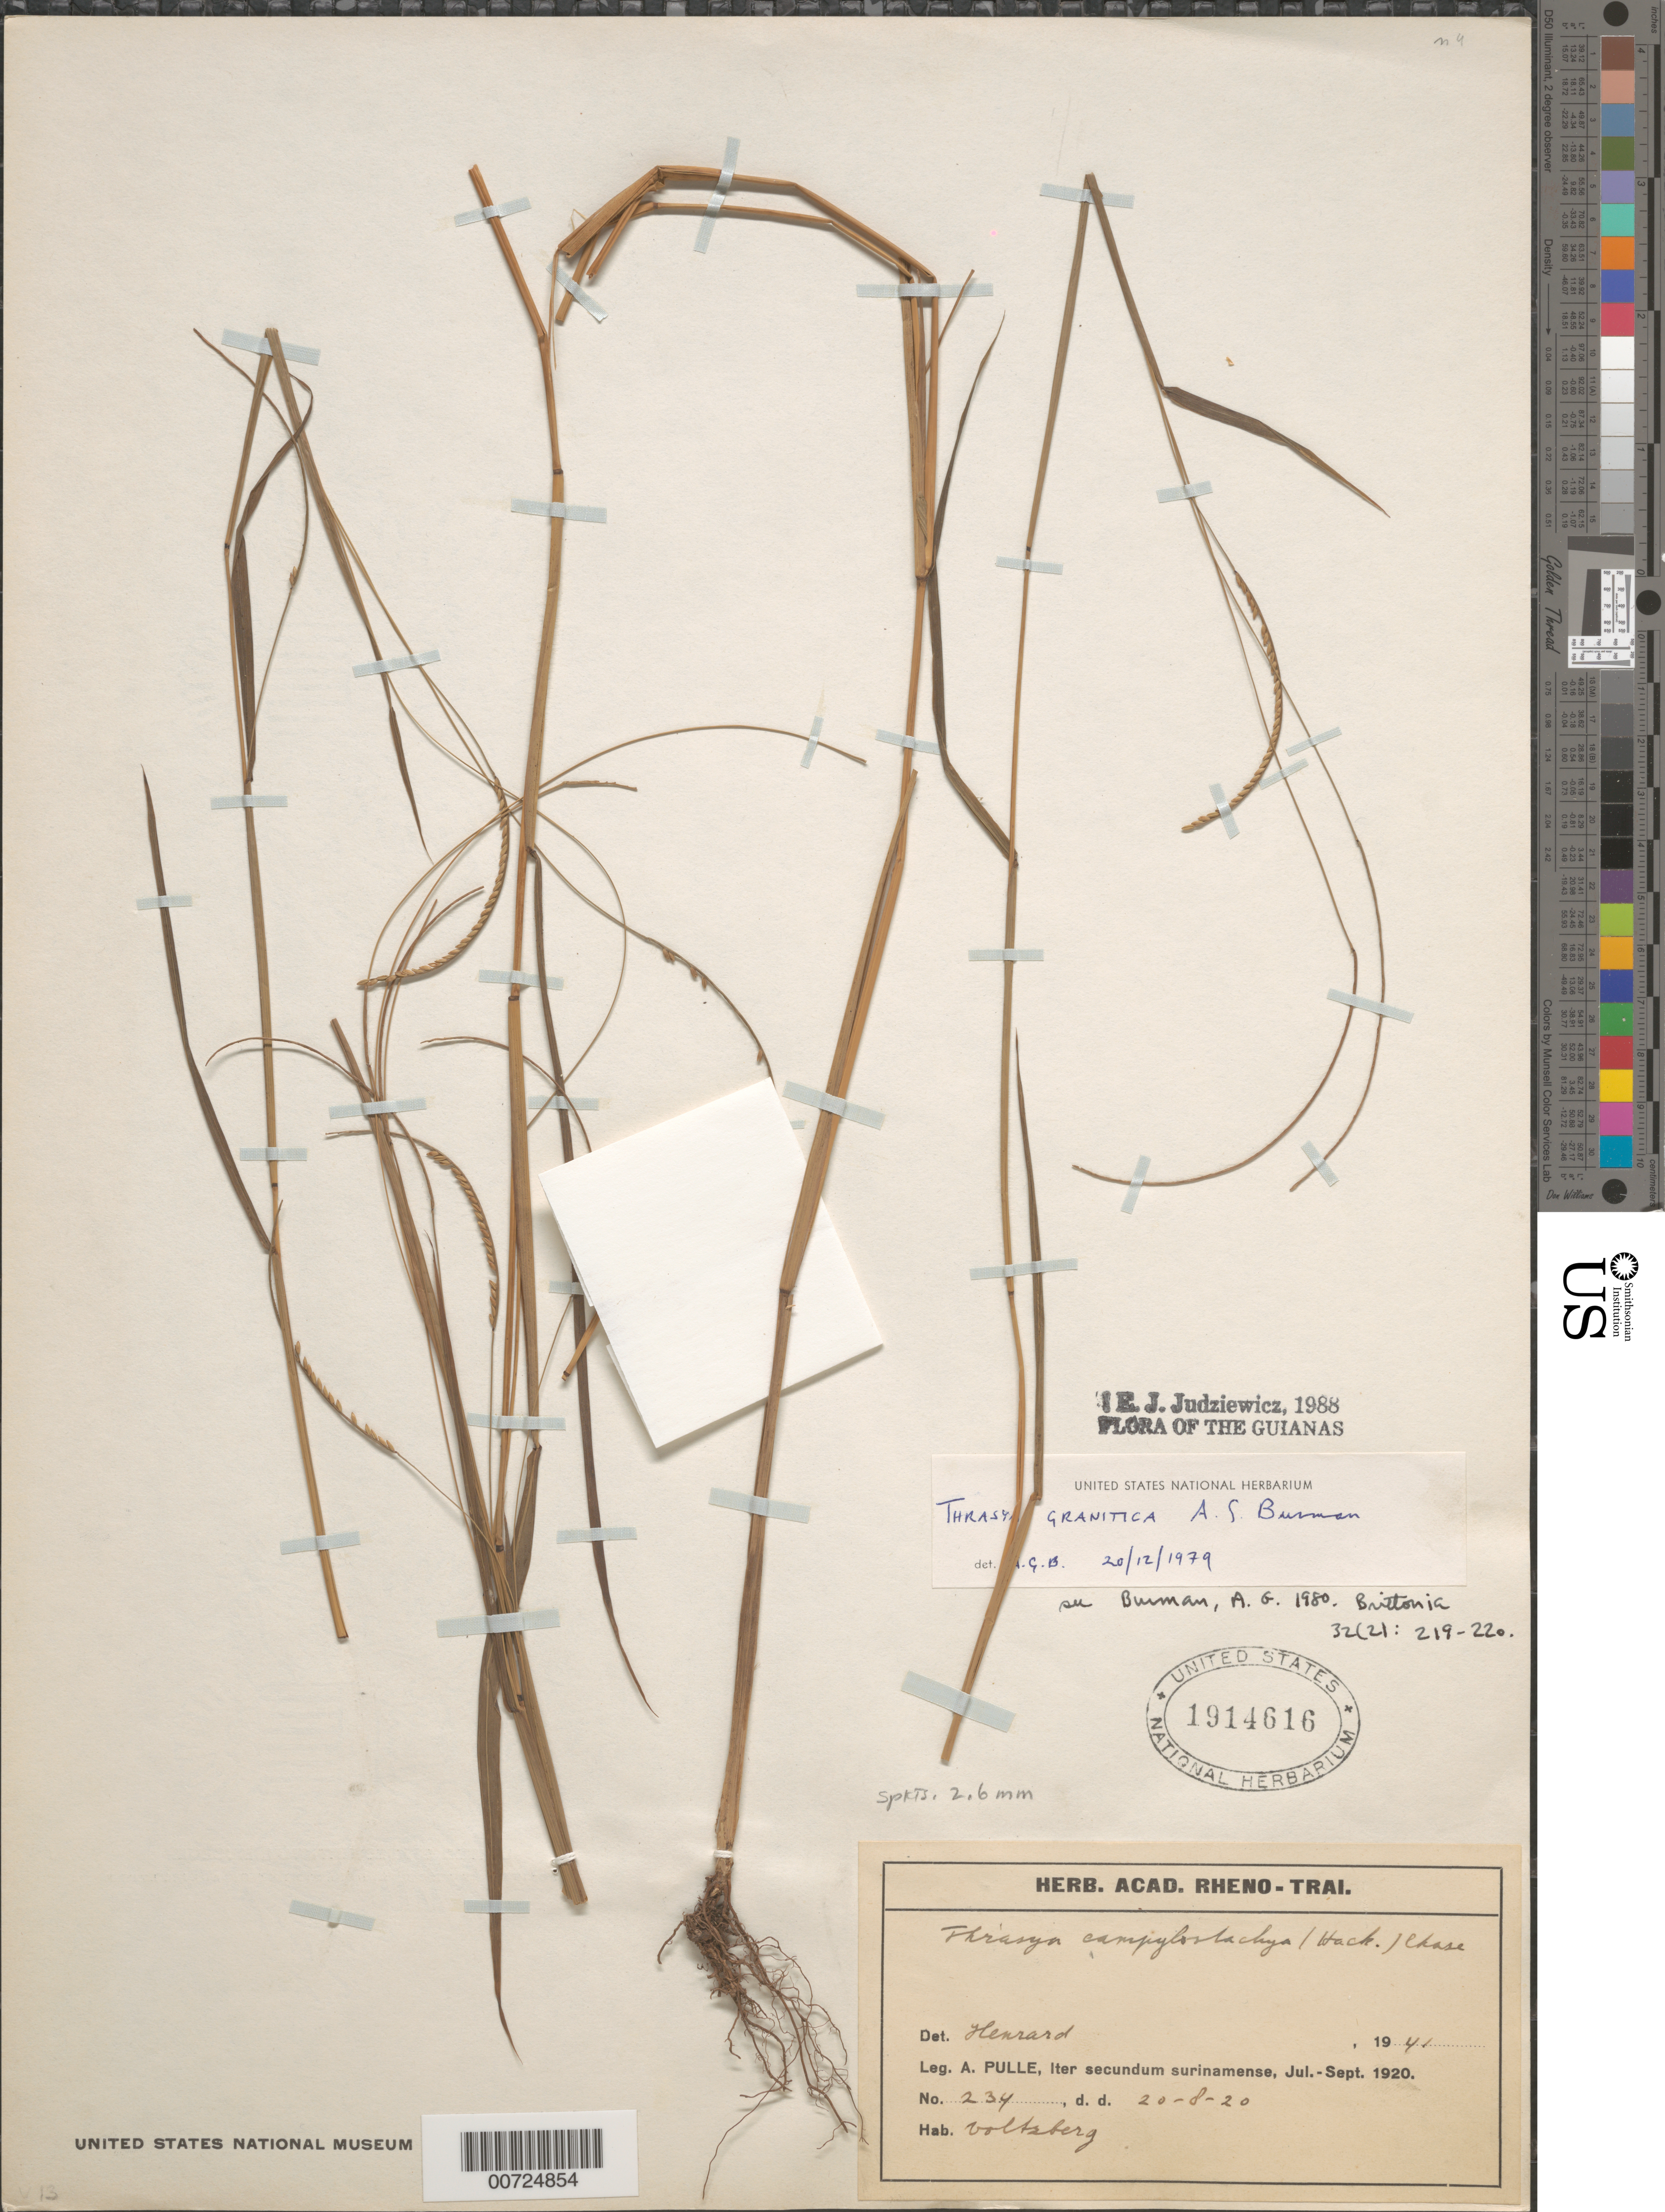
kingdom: Plantae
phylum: Tracheophyta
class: Liliopsida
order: Poales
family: Poaceae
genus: Thrasya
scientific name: Thrasya granitica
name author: A.G. Burm.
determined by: Hebrard, --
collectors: A. A. Pulle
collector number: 234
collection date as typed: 22-Aug-20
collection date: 1920-08-22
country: Suriname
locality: Voltzberg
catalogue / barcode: US 1914616